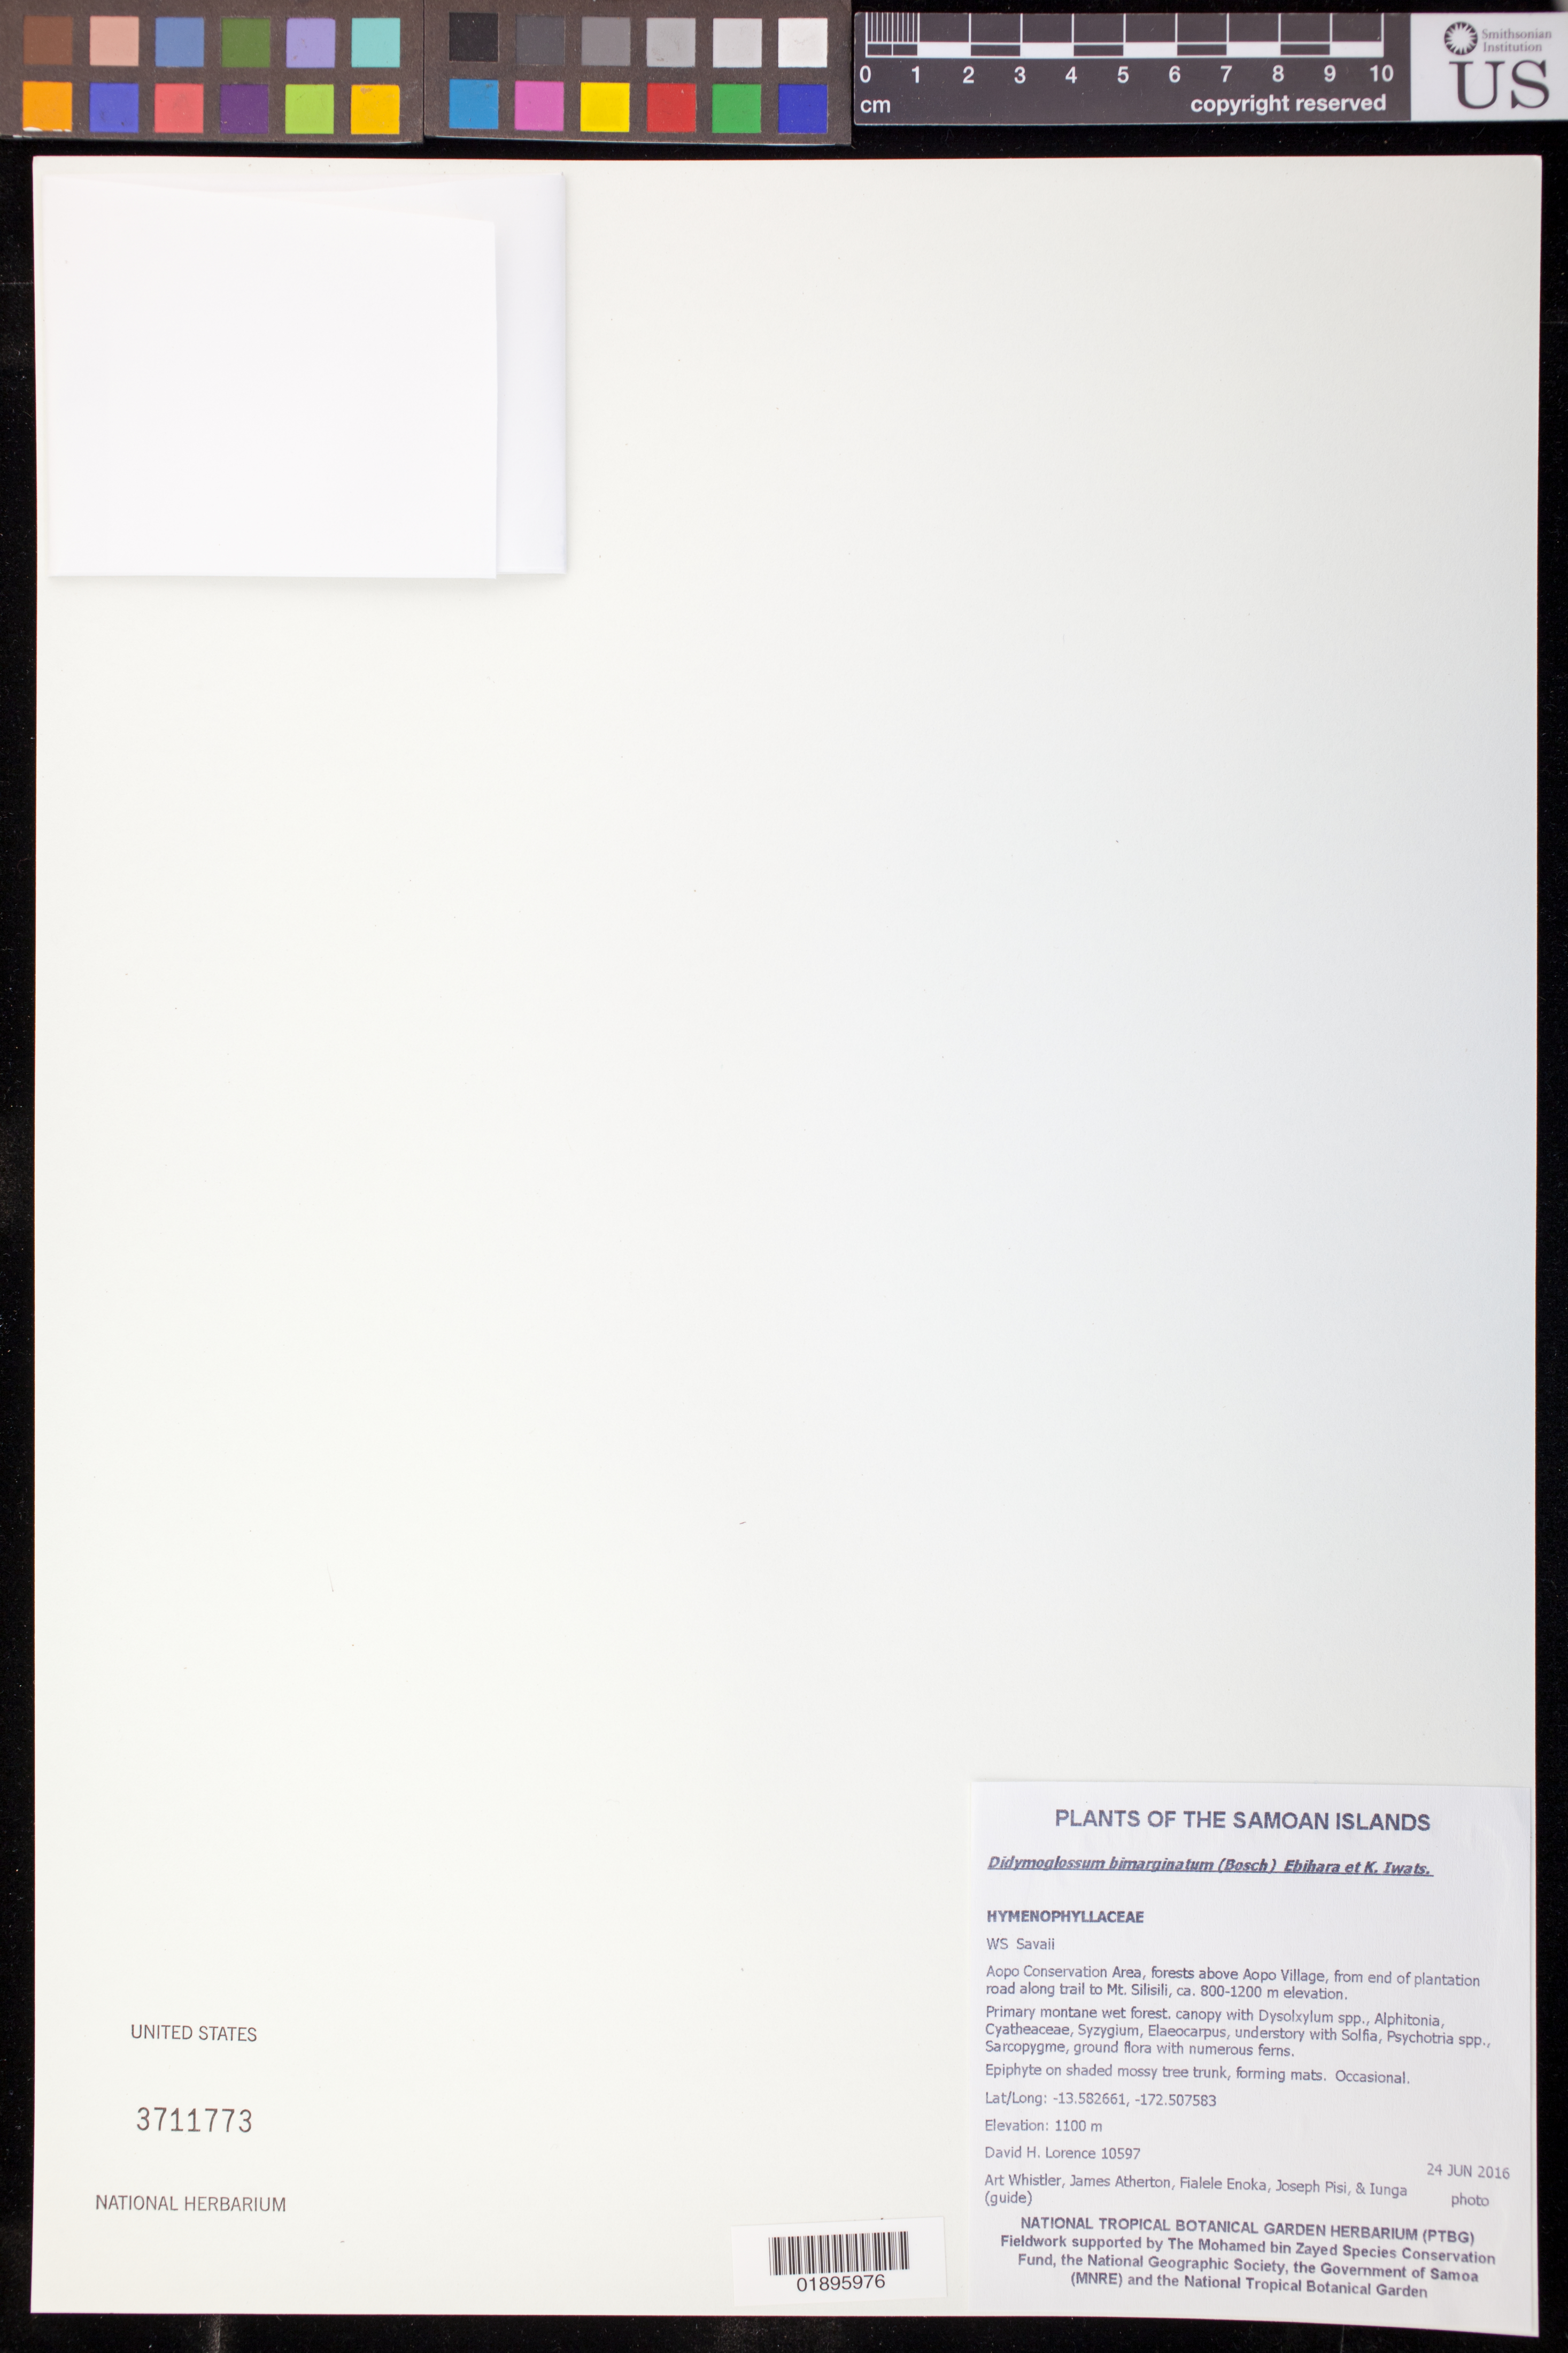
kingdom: Plantae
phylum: Tracheophyta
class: Polypodiopsida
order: Hymenophyllales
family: Hymenophyllaceae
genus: Didymoglossum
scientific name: Didymoglossum bimarginatum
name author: (Bosch) Ebihara & K. Iwats.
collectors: D. Lorence, A. Whistler, J. Atherton, F. Enoka & J. Pisi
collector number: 10597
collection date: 2016-06-24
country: Samoa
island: Savai'i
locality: Aopo Conservation Area, forests above Aopo Village, from end of plantation road along trail to Mt. Silisili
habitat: Primary montane wet forest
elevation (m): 1100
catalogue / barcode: US 3711773